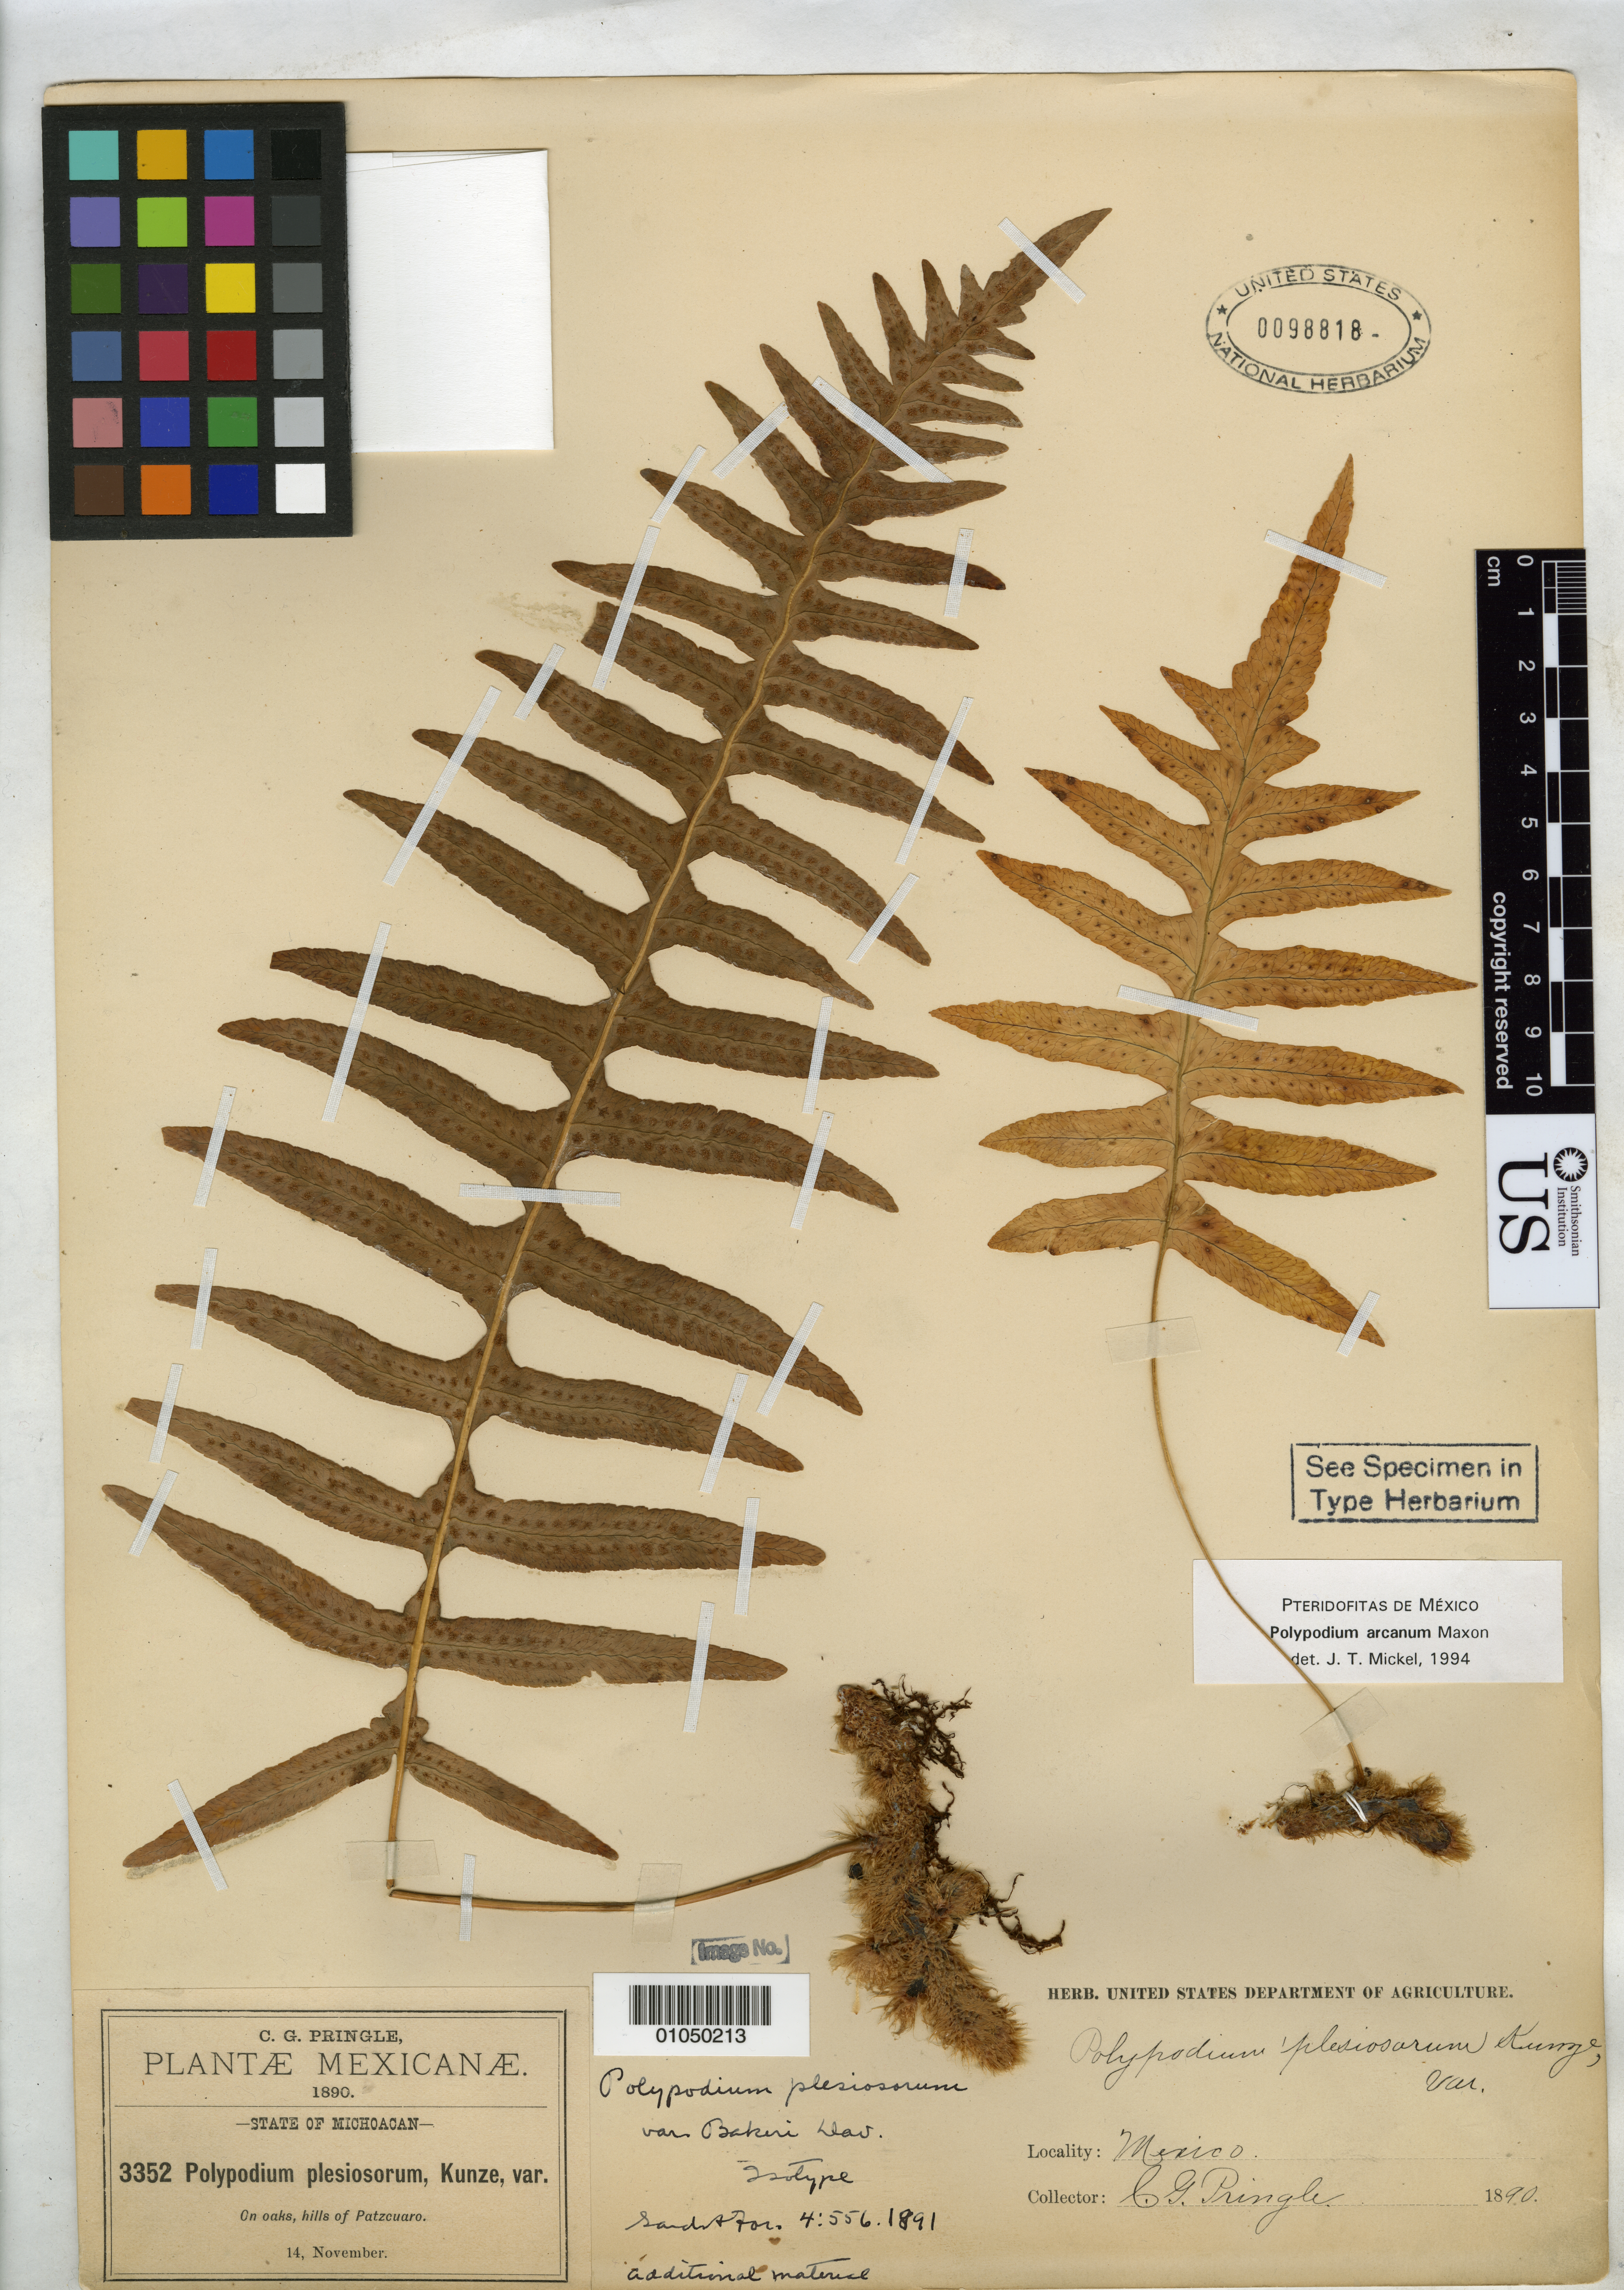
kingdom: Plantae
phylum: Tracheophyta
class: Polypodiopsida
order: Polypodiales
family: Polypodiaceae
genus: Polypodium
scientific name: Polypodium plesiosorum var. bakeri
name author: Davenp.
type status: Isotype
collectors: C. G. Pringle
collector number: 3352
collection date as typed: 14 Nov 1890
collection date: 1890-11-14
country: Mexico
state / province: Michoacán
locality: Hills of Patzcuaro.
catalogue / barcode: US 98818